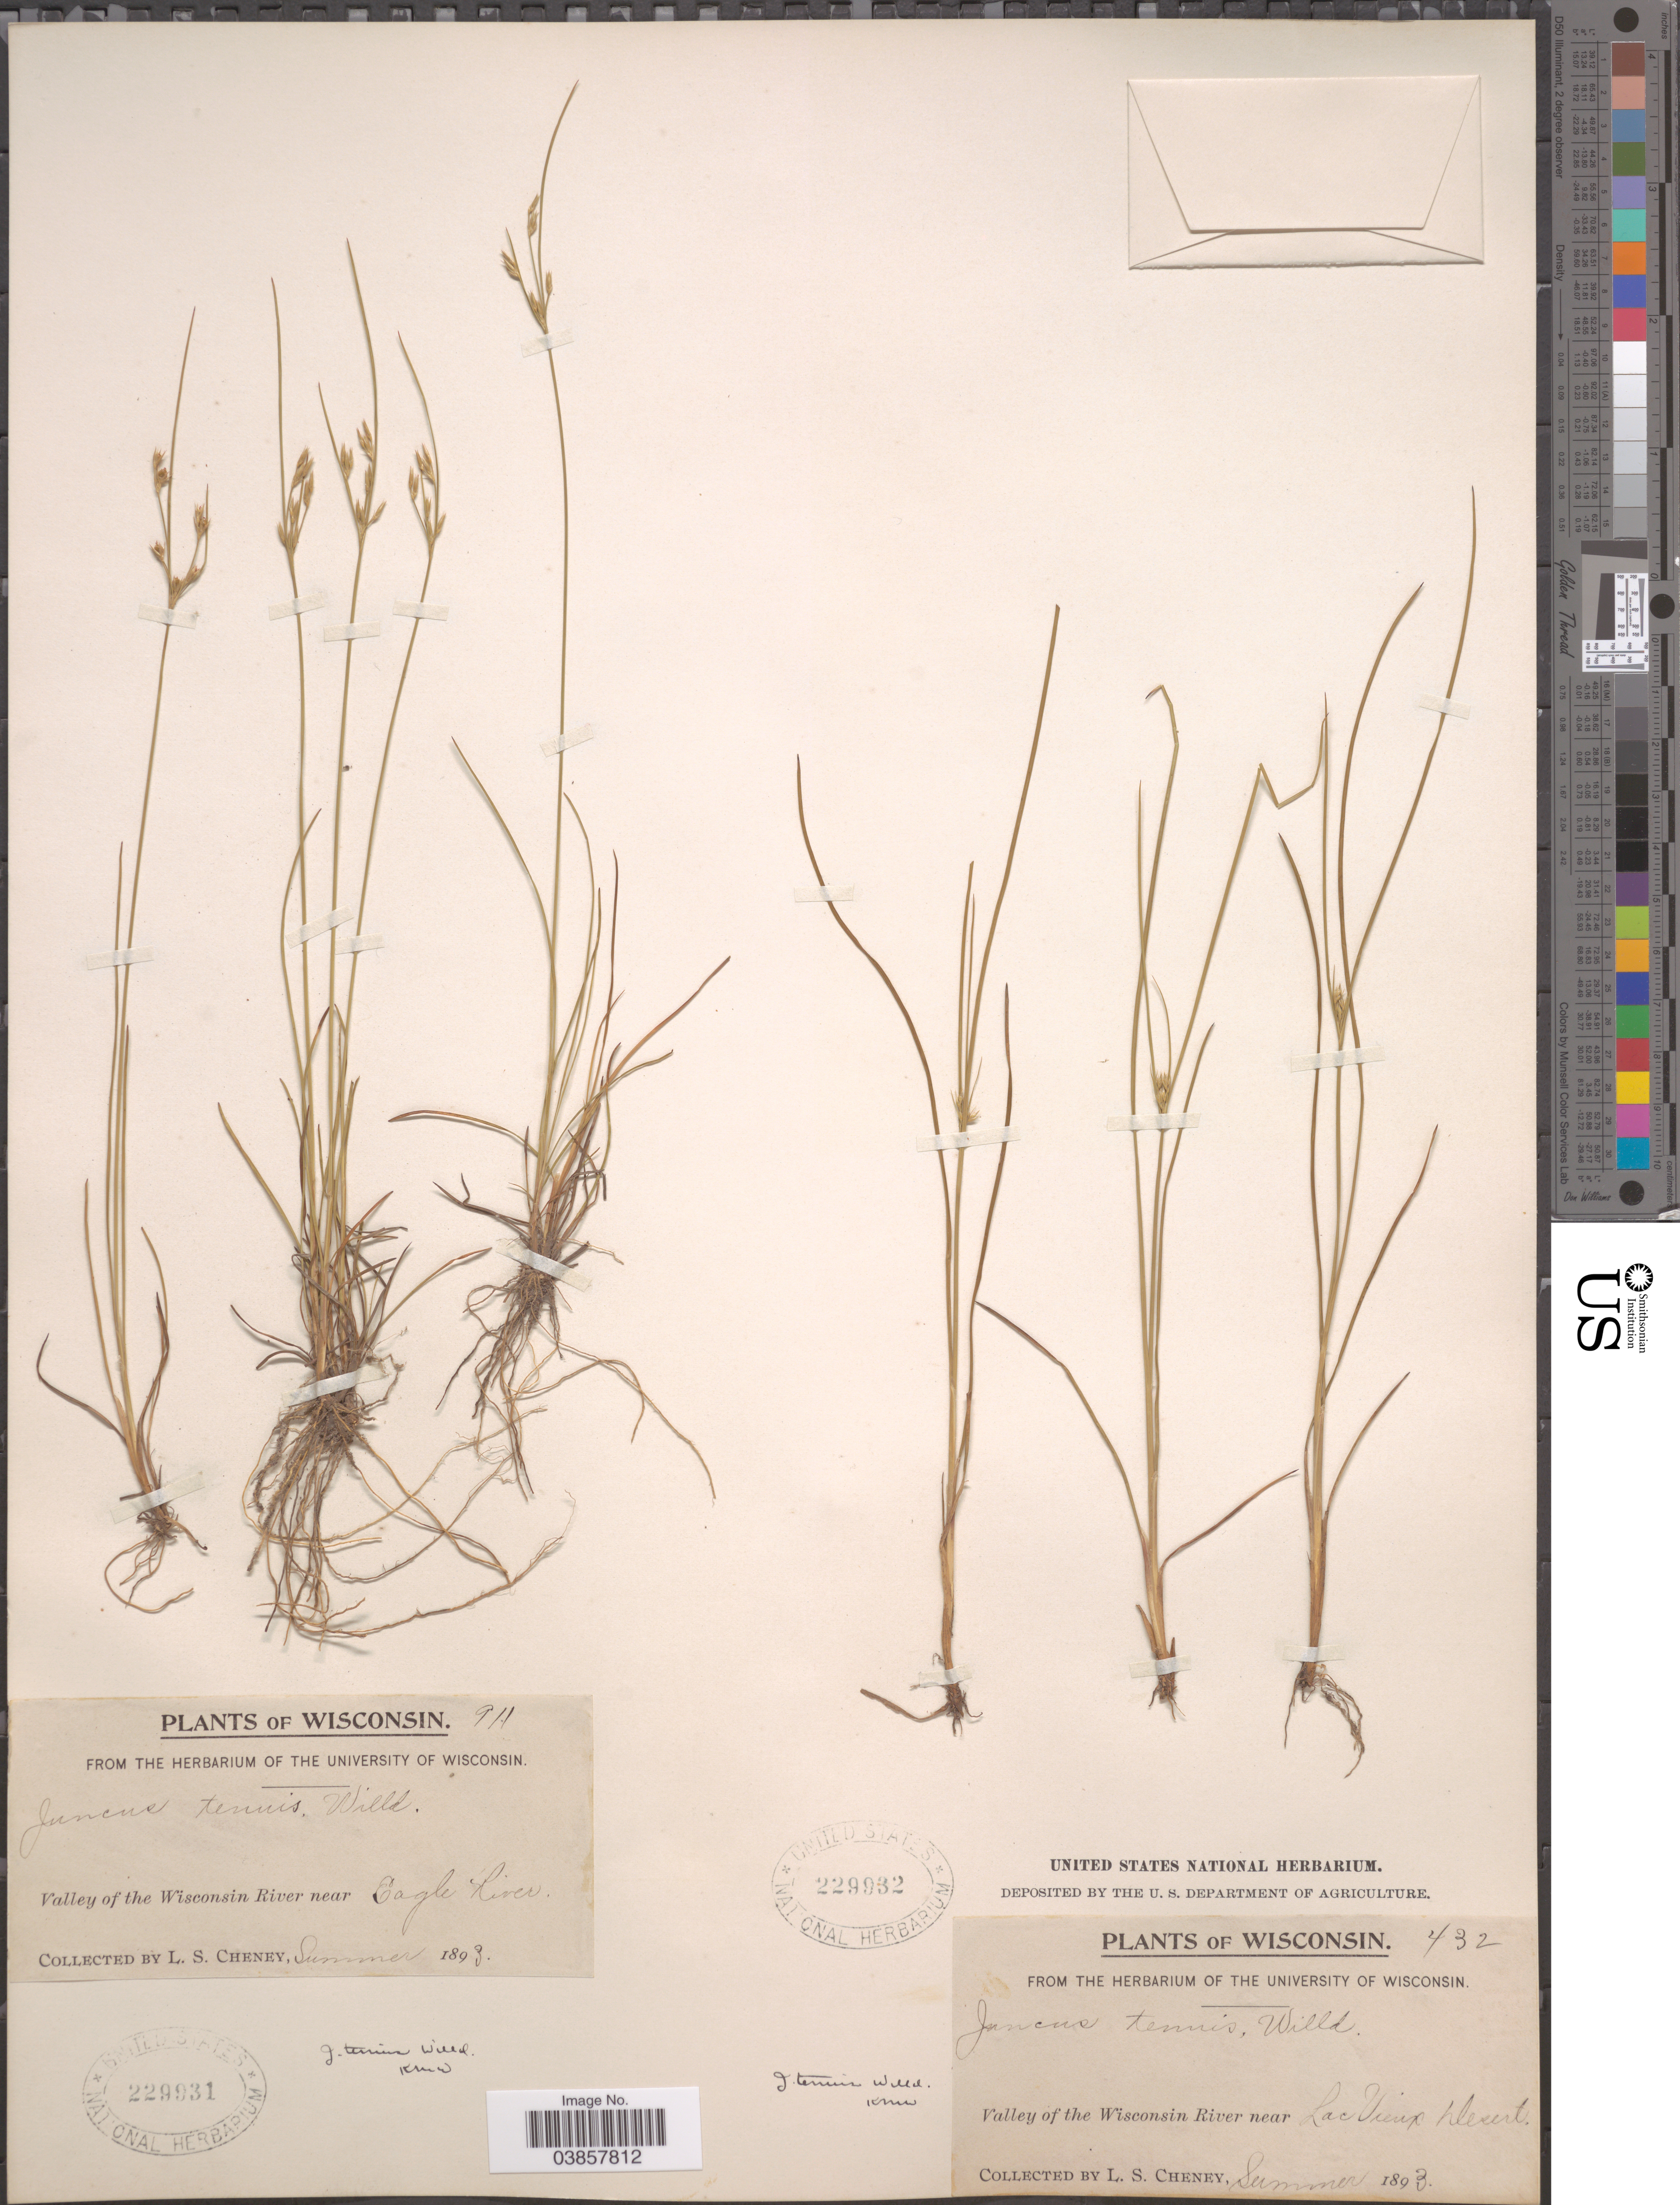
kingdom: Plantae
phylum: Tracheophyta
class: Liliopsida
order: Poales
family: Juncaceae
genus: Juncus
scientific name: Juncus tenuis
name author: Willd.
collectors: L. Cheney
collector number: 911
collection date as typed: Summer 1893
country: United States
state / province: Wisconsin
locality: Valley of the Wisconsin River near Eagle River.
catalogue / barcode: US 229931